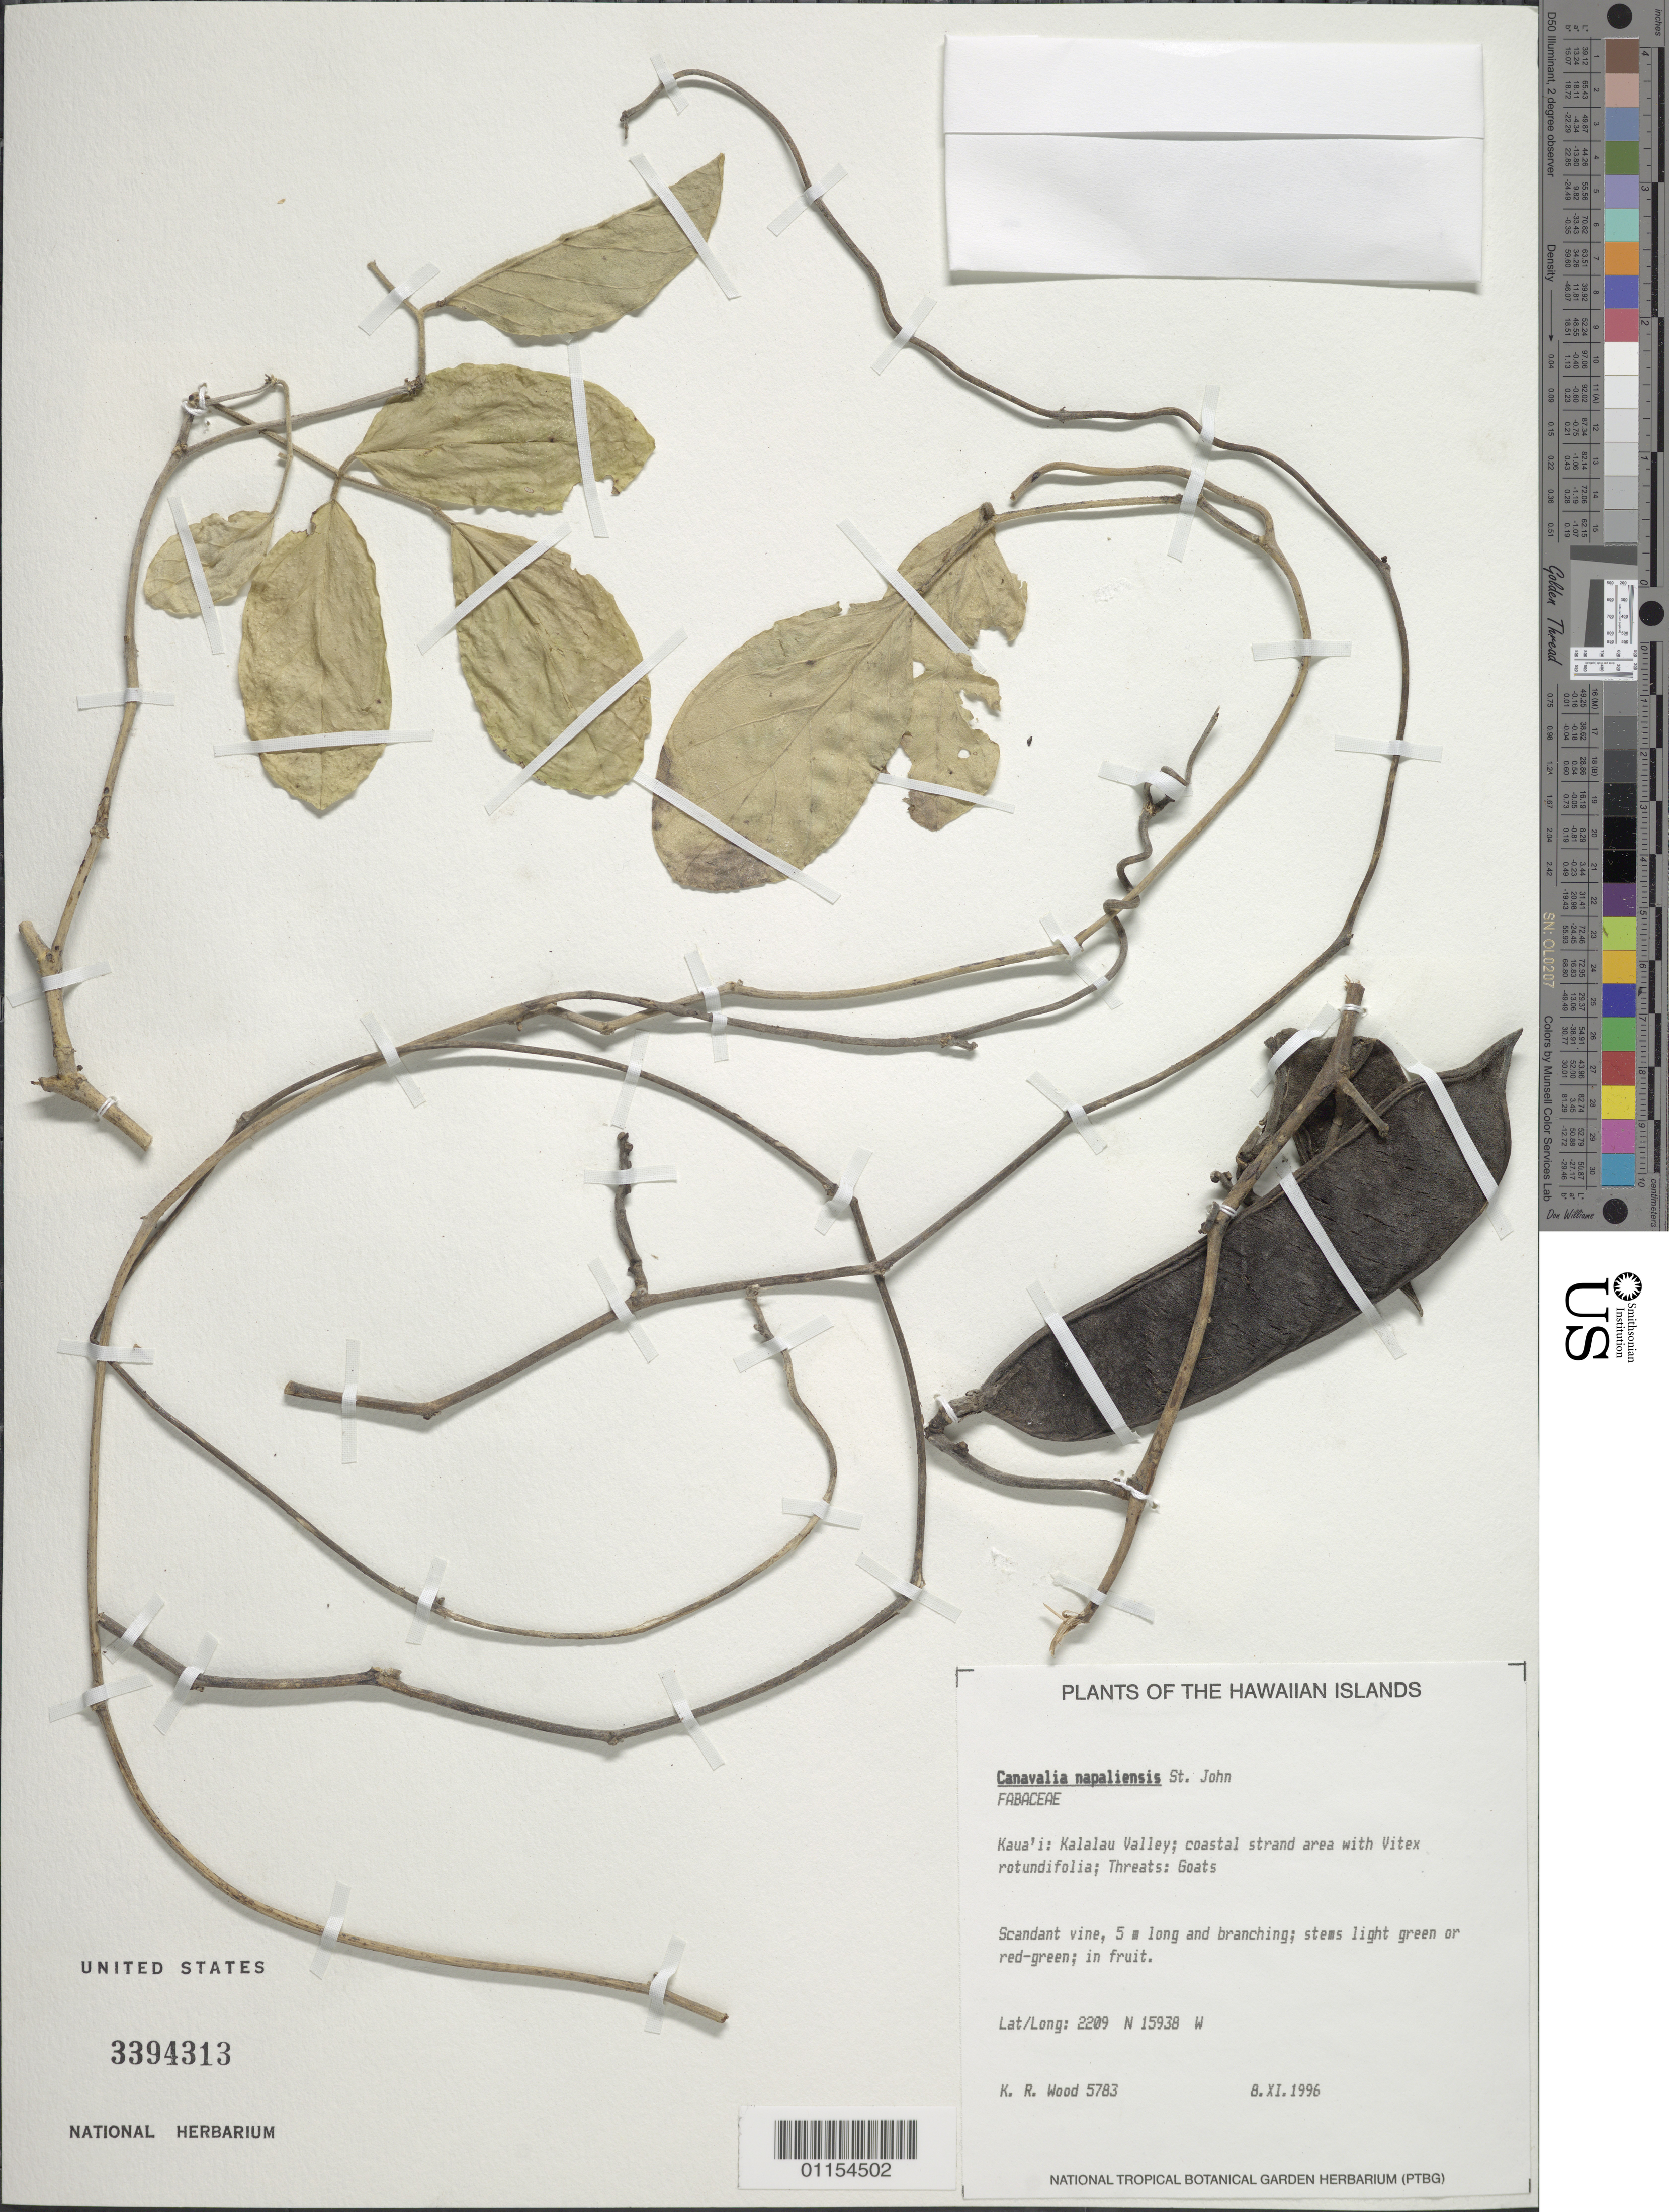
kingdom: Plantae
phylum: Tracheophyta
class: Magnoliopsida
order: Fabales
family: Fabaceae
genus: Canavalia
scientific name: Canavalia napaliensis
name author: H. St. John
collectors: K. R. Wood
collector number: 5783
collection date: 1996-11-08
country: United States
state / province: Hawaii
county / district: Hawaii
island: Hawaii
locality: Kalalau Valley, coastal strand area.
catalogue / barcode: US 3394313